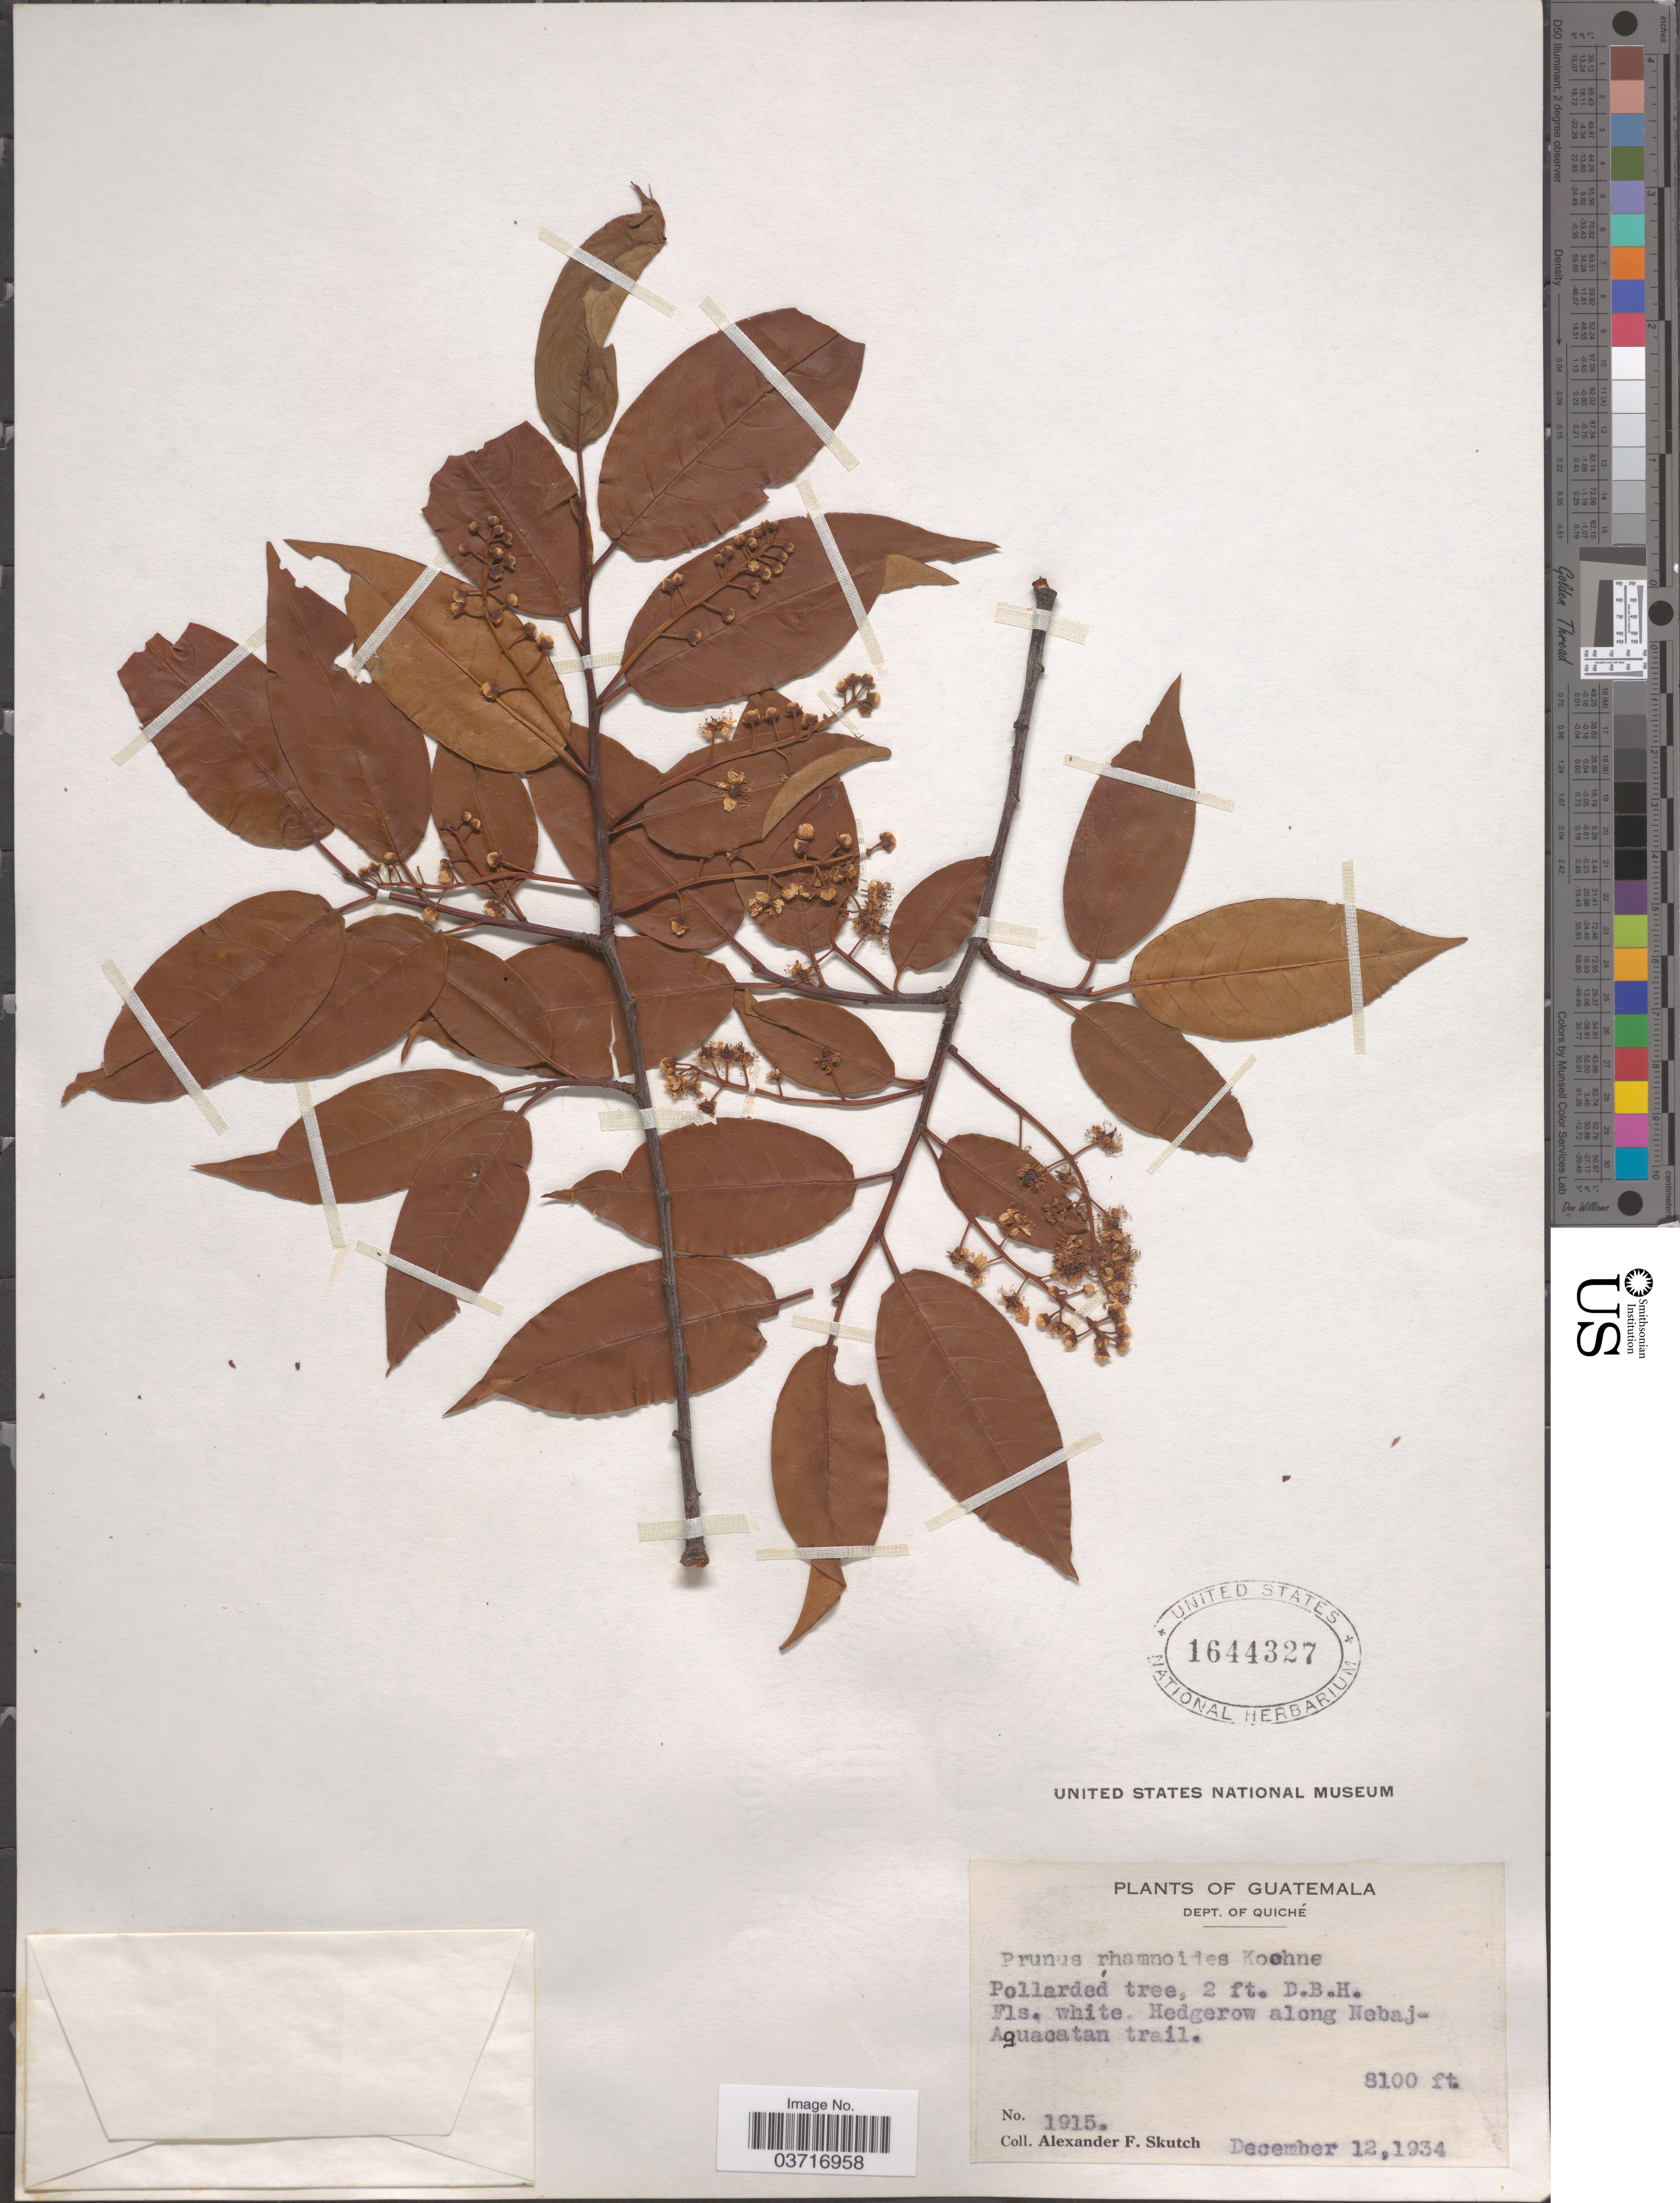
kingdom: Plantae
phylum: Tracheophyta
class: Magnoliopsida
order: Rosales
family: Rosaceae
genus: Prunus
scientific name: Prunus rhamnoides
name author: Koehne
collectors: A. F. Skutch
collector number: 1915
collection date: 1934-12-12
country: Guatemala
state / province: El Quiche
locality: Dept. of Quiché. Hedgerow along Nebaj-Aguacatan trail.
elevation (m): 2469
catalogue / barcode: US 1644327